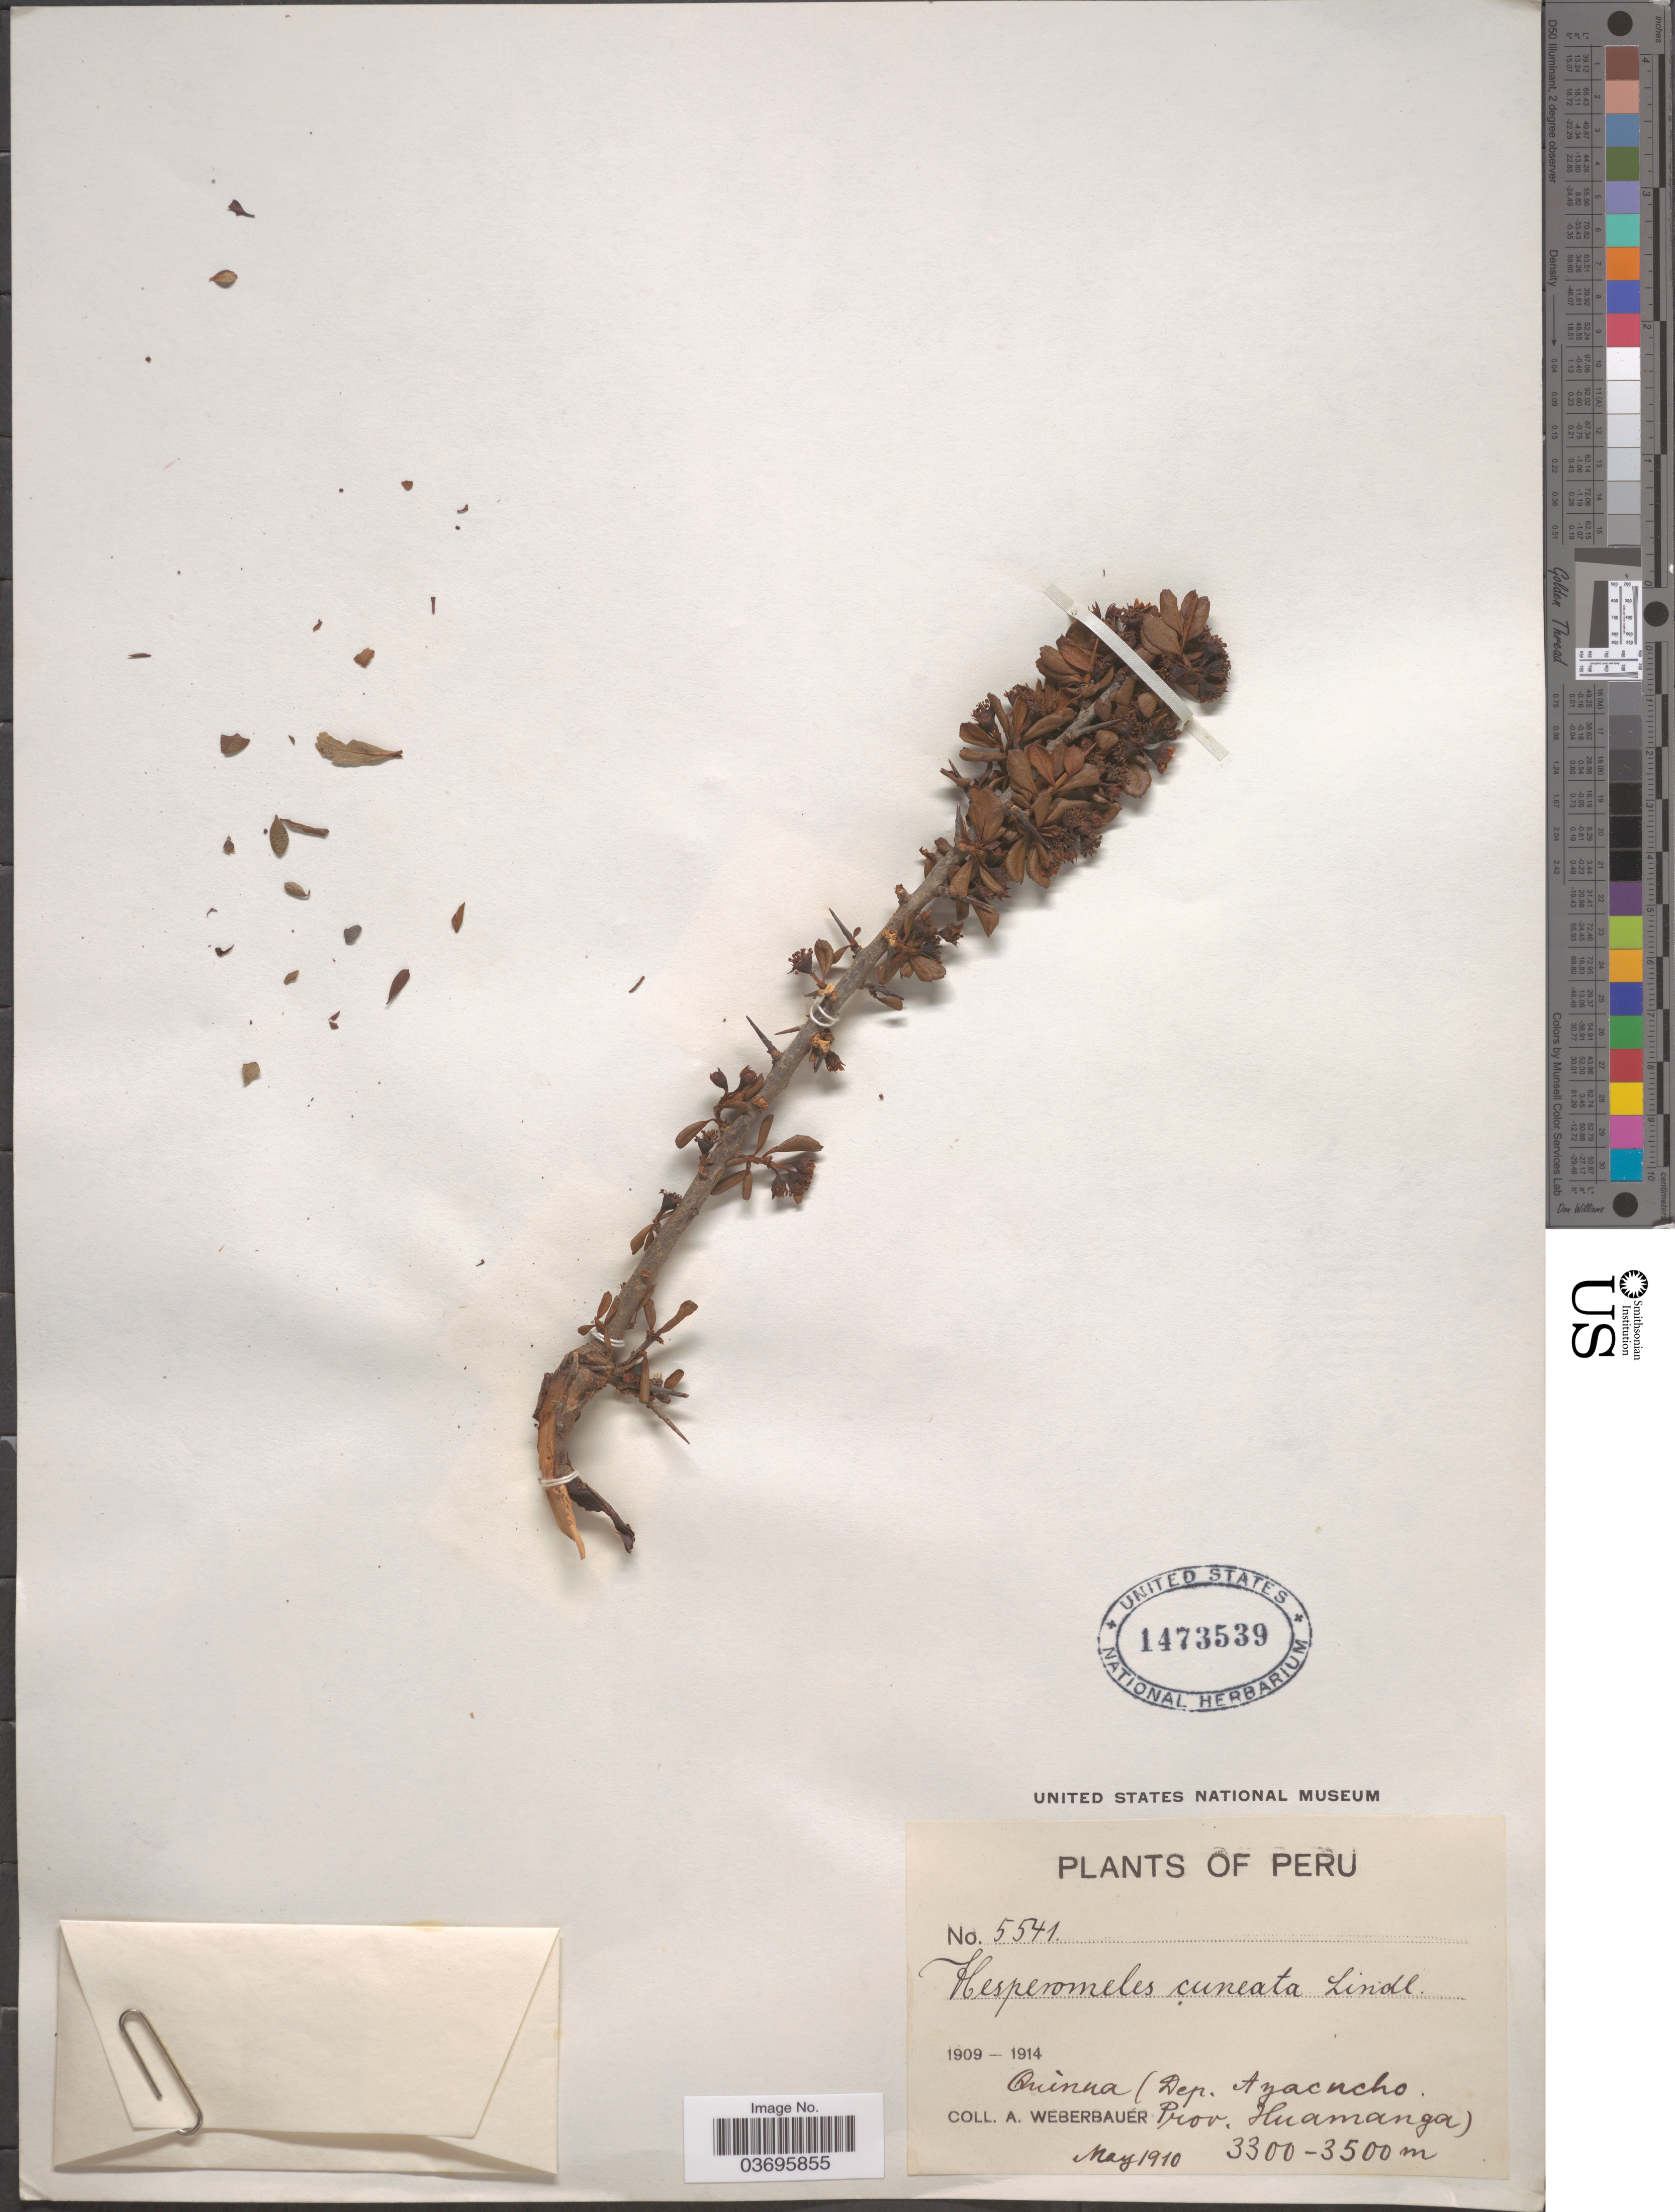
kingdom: Plantae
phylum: Tracheophyta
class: Magnoliopsida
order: Rosales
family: Rosaceae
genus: Hesperomeles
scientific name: Hesperomeles cuneata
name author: Lindl.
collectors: A. Weberbauer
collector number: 5541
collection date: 1910-05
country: Peru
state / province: Ayacucho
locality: Quinna (Dep. Ayacucho. Prov. Huamanga).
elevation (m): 3300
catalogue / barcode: US 1473539